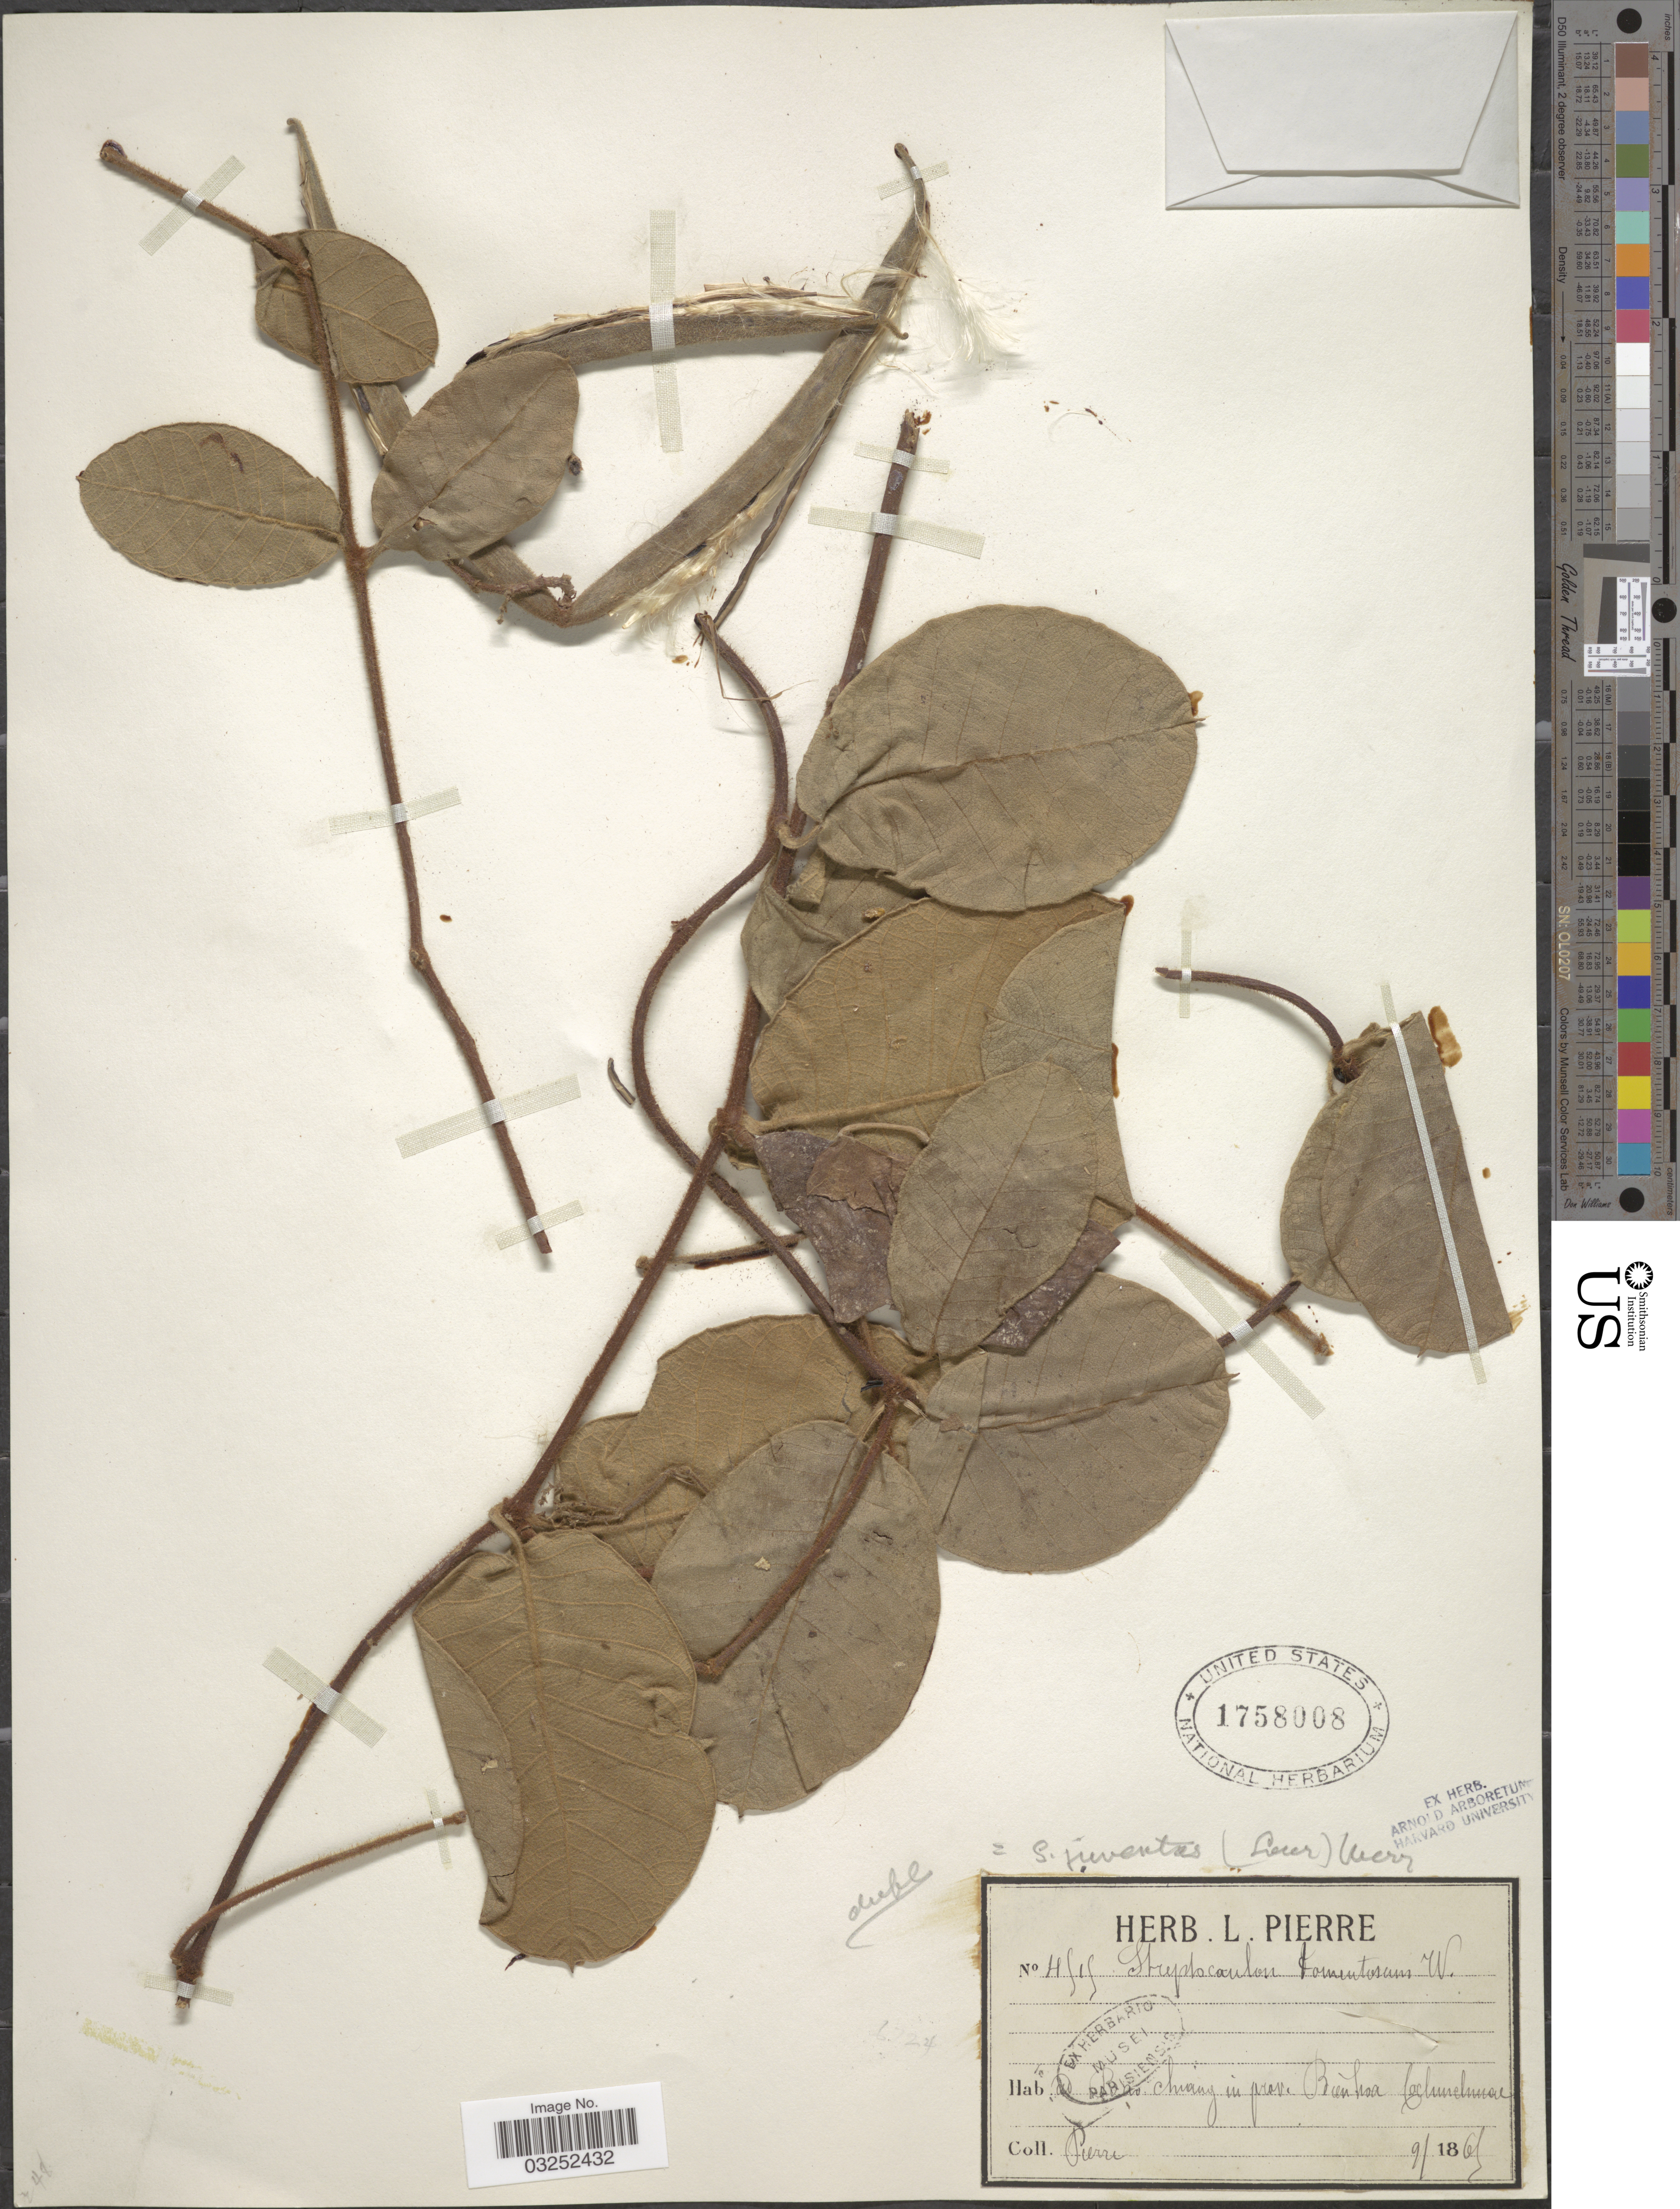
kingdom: Plantae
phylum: Tracheophyta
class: Magnoliopsida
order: Gentianales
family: Apocynaceae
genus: Streptocaulon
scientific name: Streptocaulon juventas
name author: (Lour.) Merr.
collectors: L. Pierre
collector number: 4515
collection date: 1865-09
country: Vietnam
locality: Ad Bao Chiang in prov. Bienhoa, Cochinchinae [At Bao Chiang in Bien Hoa province, Cochinchina]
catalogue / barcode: US 1758008